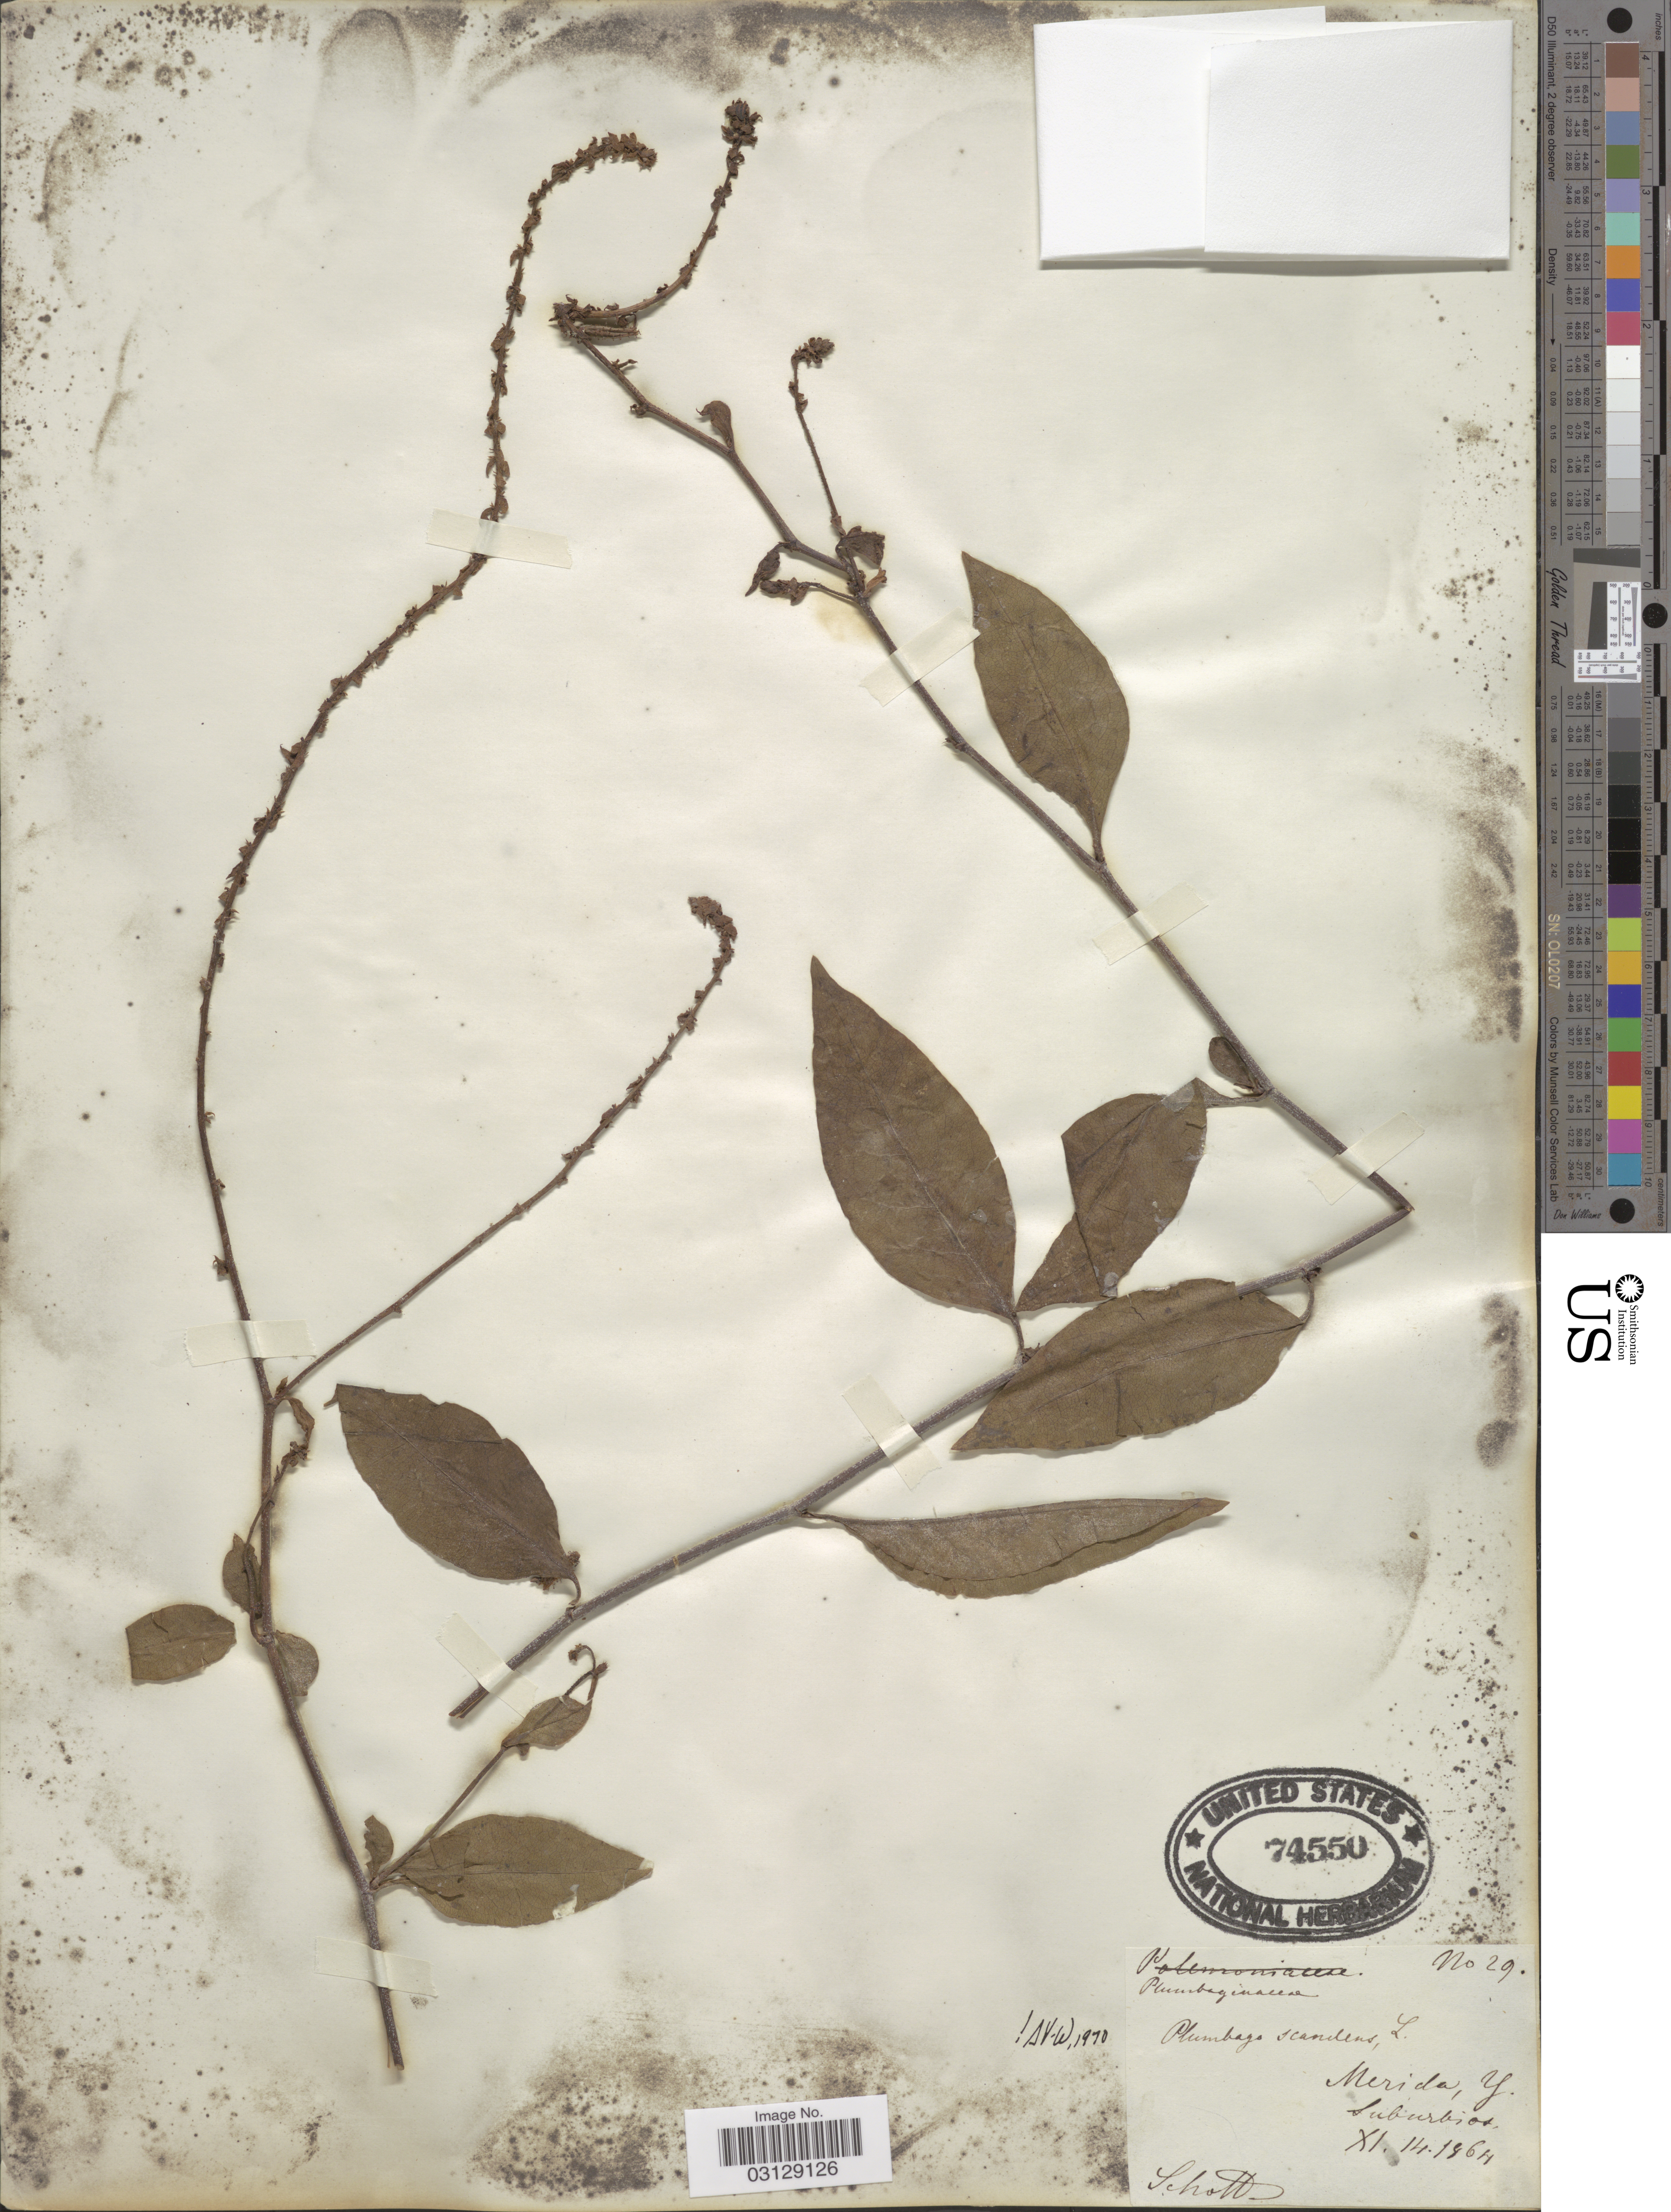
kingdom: Plantae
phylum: Tracheophyta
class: Magnoliopsida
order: Caryophyllales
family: Plumbaginaceae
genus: Plumbago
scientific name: Plumbago scandens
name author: L.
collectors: Schott, --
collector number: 29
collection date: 1864-11-14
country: Venezuela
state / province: Mérida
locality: Y. suburbios.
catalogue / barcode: US 74550